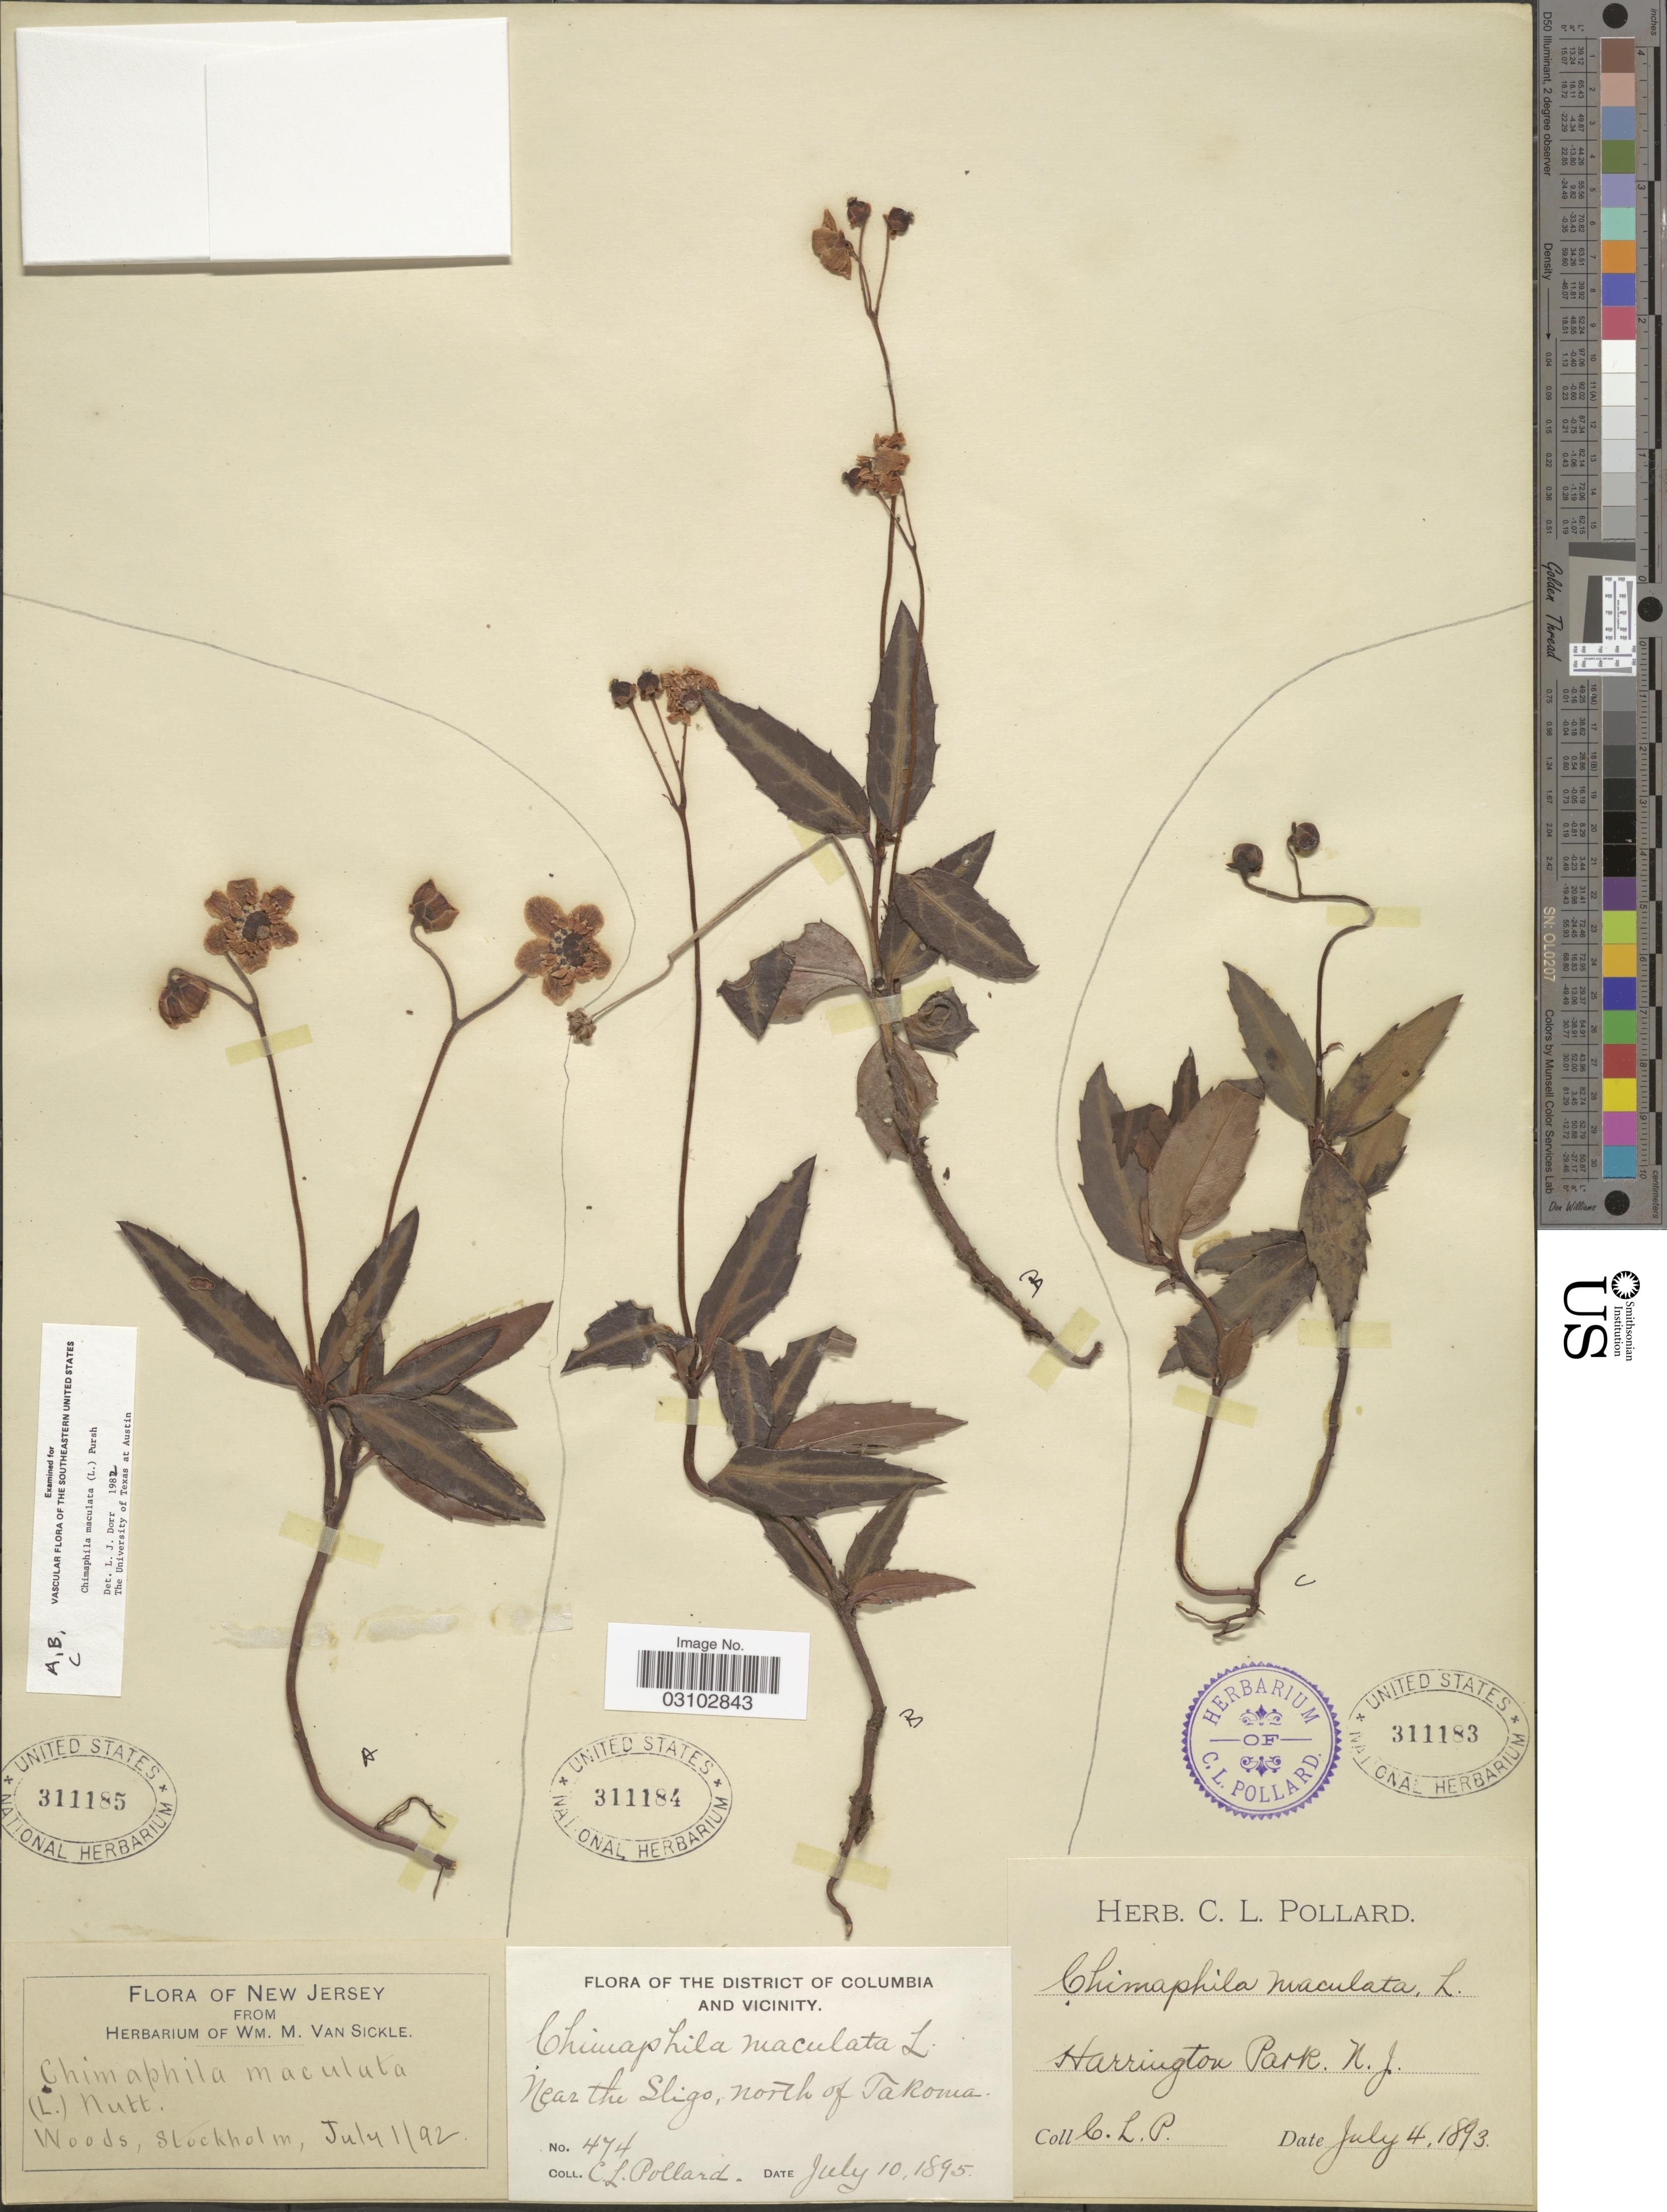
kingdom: Plantae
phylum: Tracheophyta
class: Magnoliopsida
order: Ericales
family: Ericaceae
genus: Chimaphila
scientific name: Chimaphila maculata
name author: (L.) Pursh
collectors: ex herb. Wm. M. Van Sickle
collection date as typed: Transcribed d/m/y: 1/7/92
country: United States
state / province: New Jersey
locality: Stockholm.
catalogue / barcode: US 311185-3